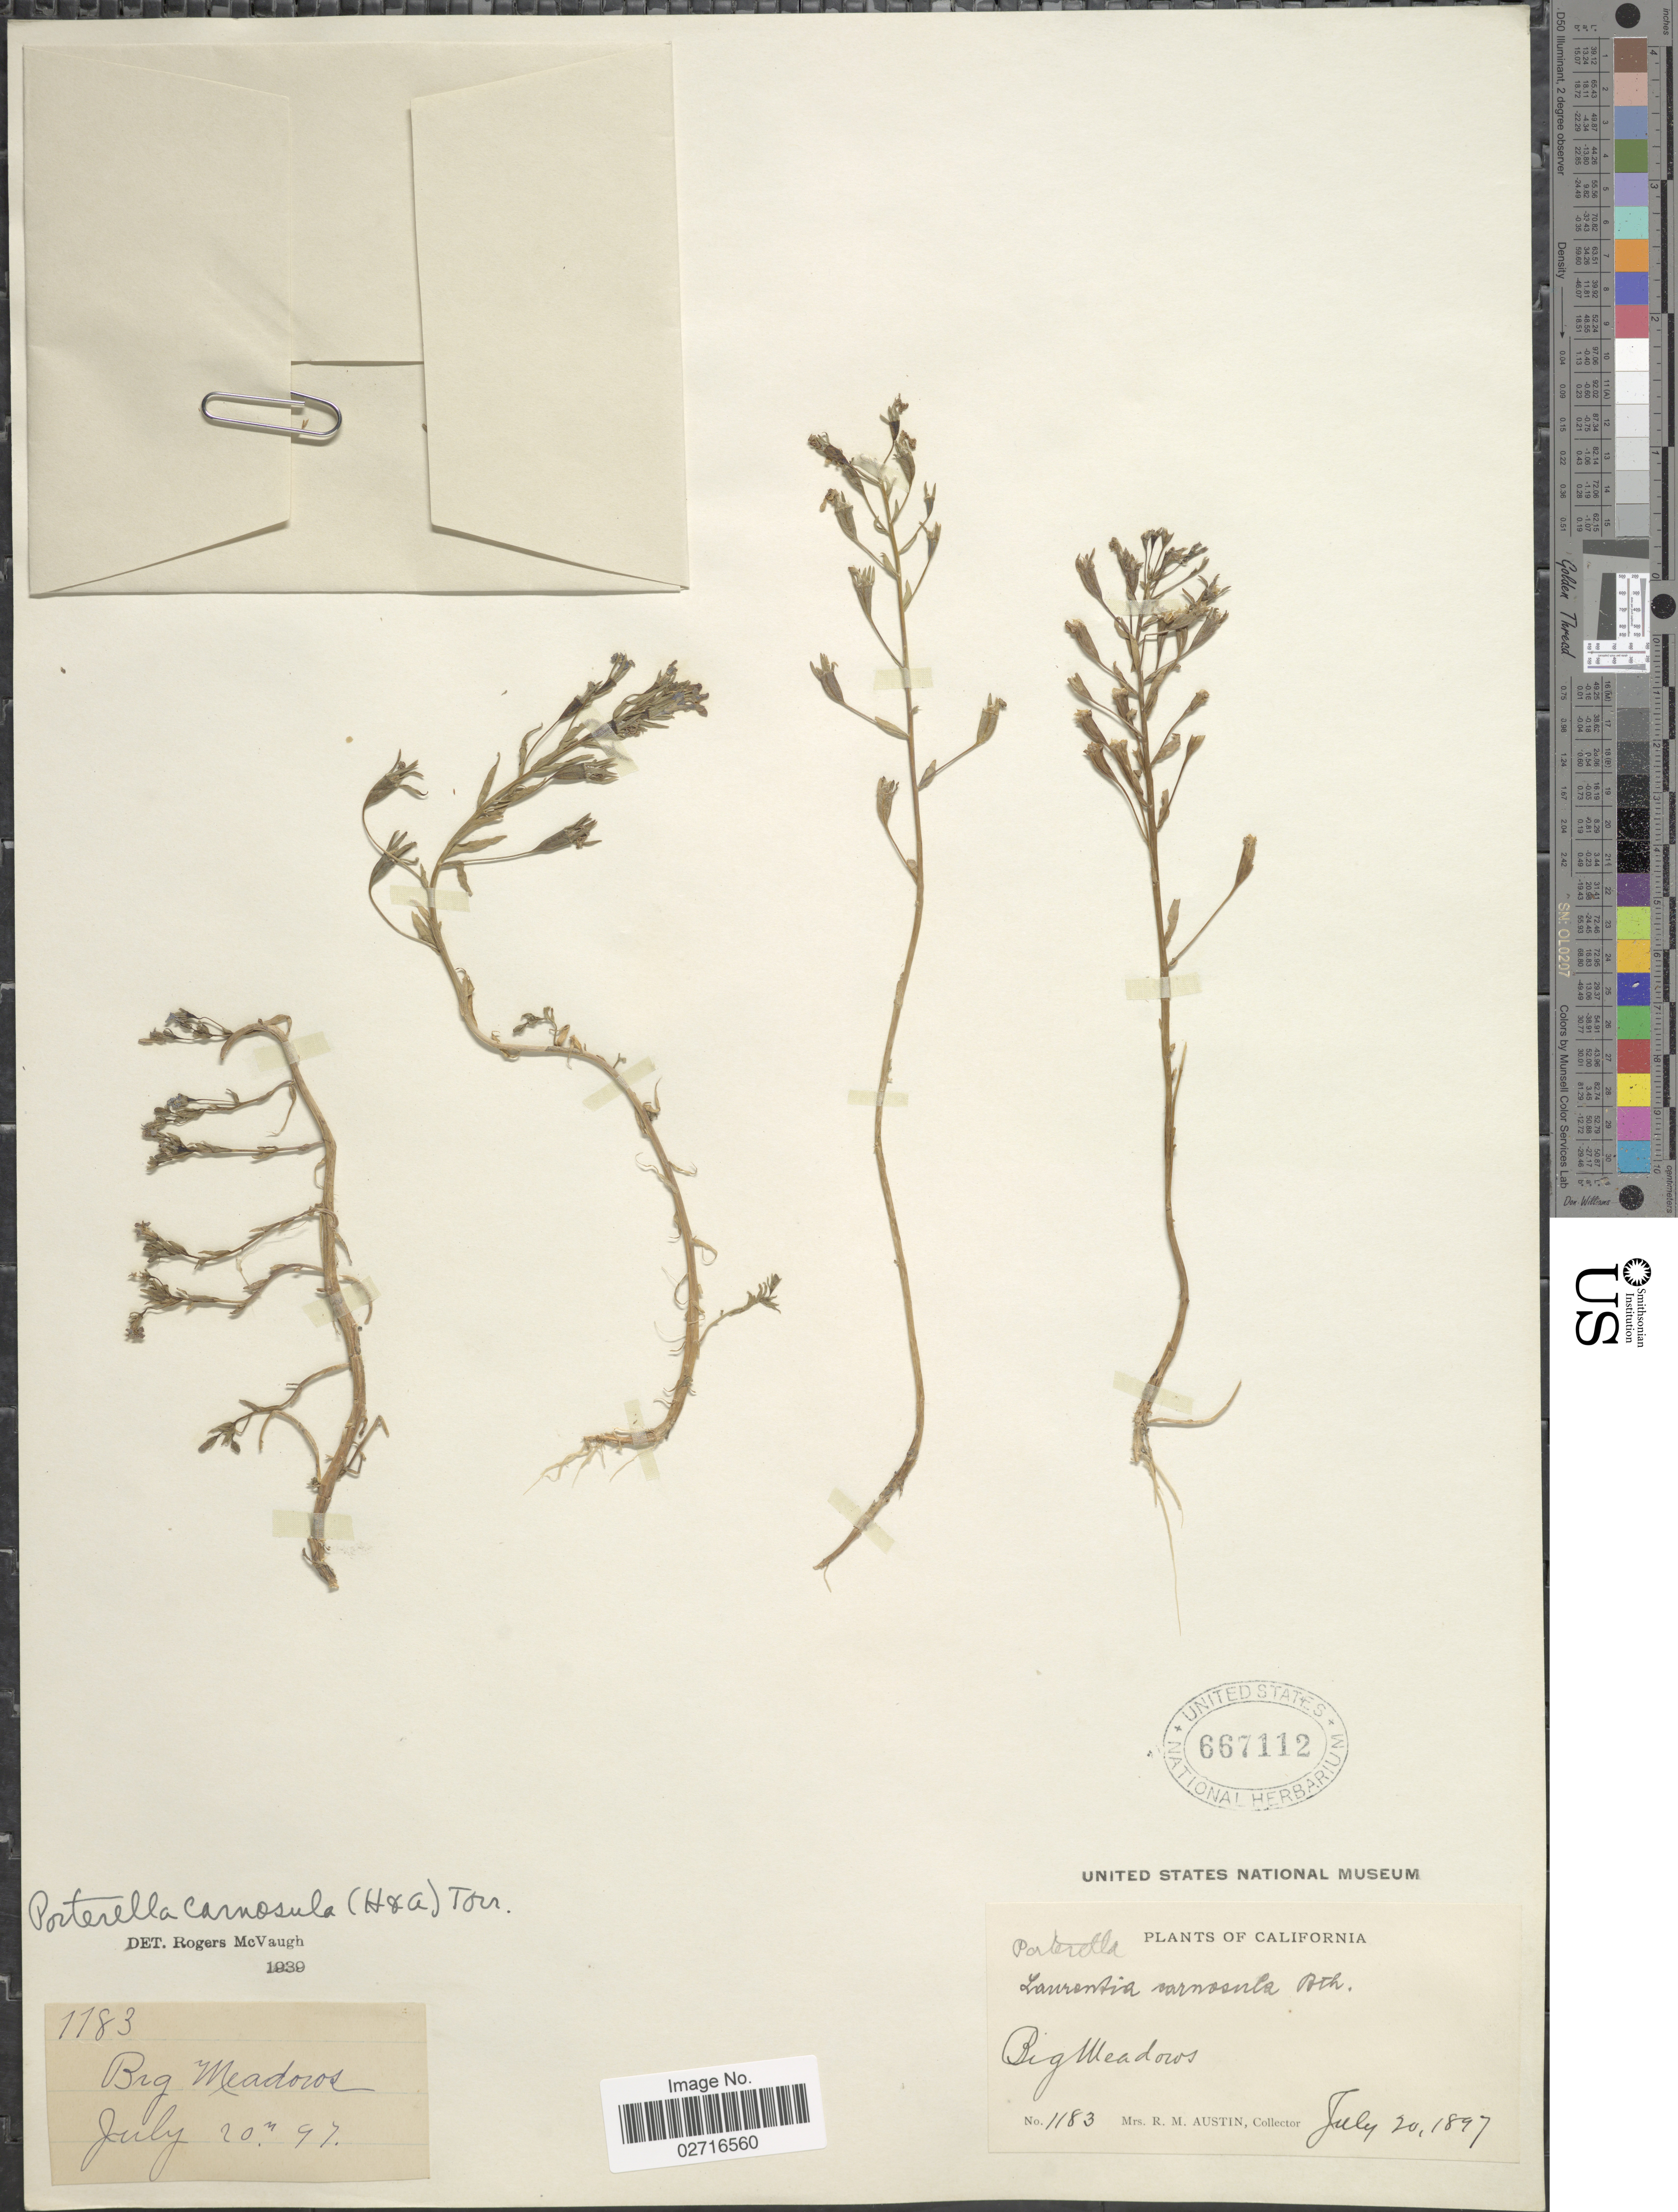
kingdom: Plantae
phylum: Tracheophyta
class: Magnoliopsida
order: Asterales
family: Campanulaceae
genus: Laurentia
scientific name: Laurentia carnosula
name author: (Hook. & Arn.) Benth. ex A. Gray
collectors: R. Austin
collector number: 1183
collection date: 1897-07-20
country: United States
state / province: California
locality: Big Meadows.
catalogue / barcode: US 667112